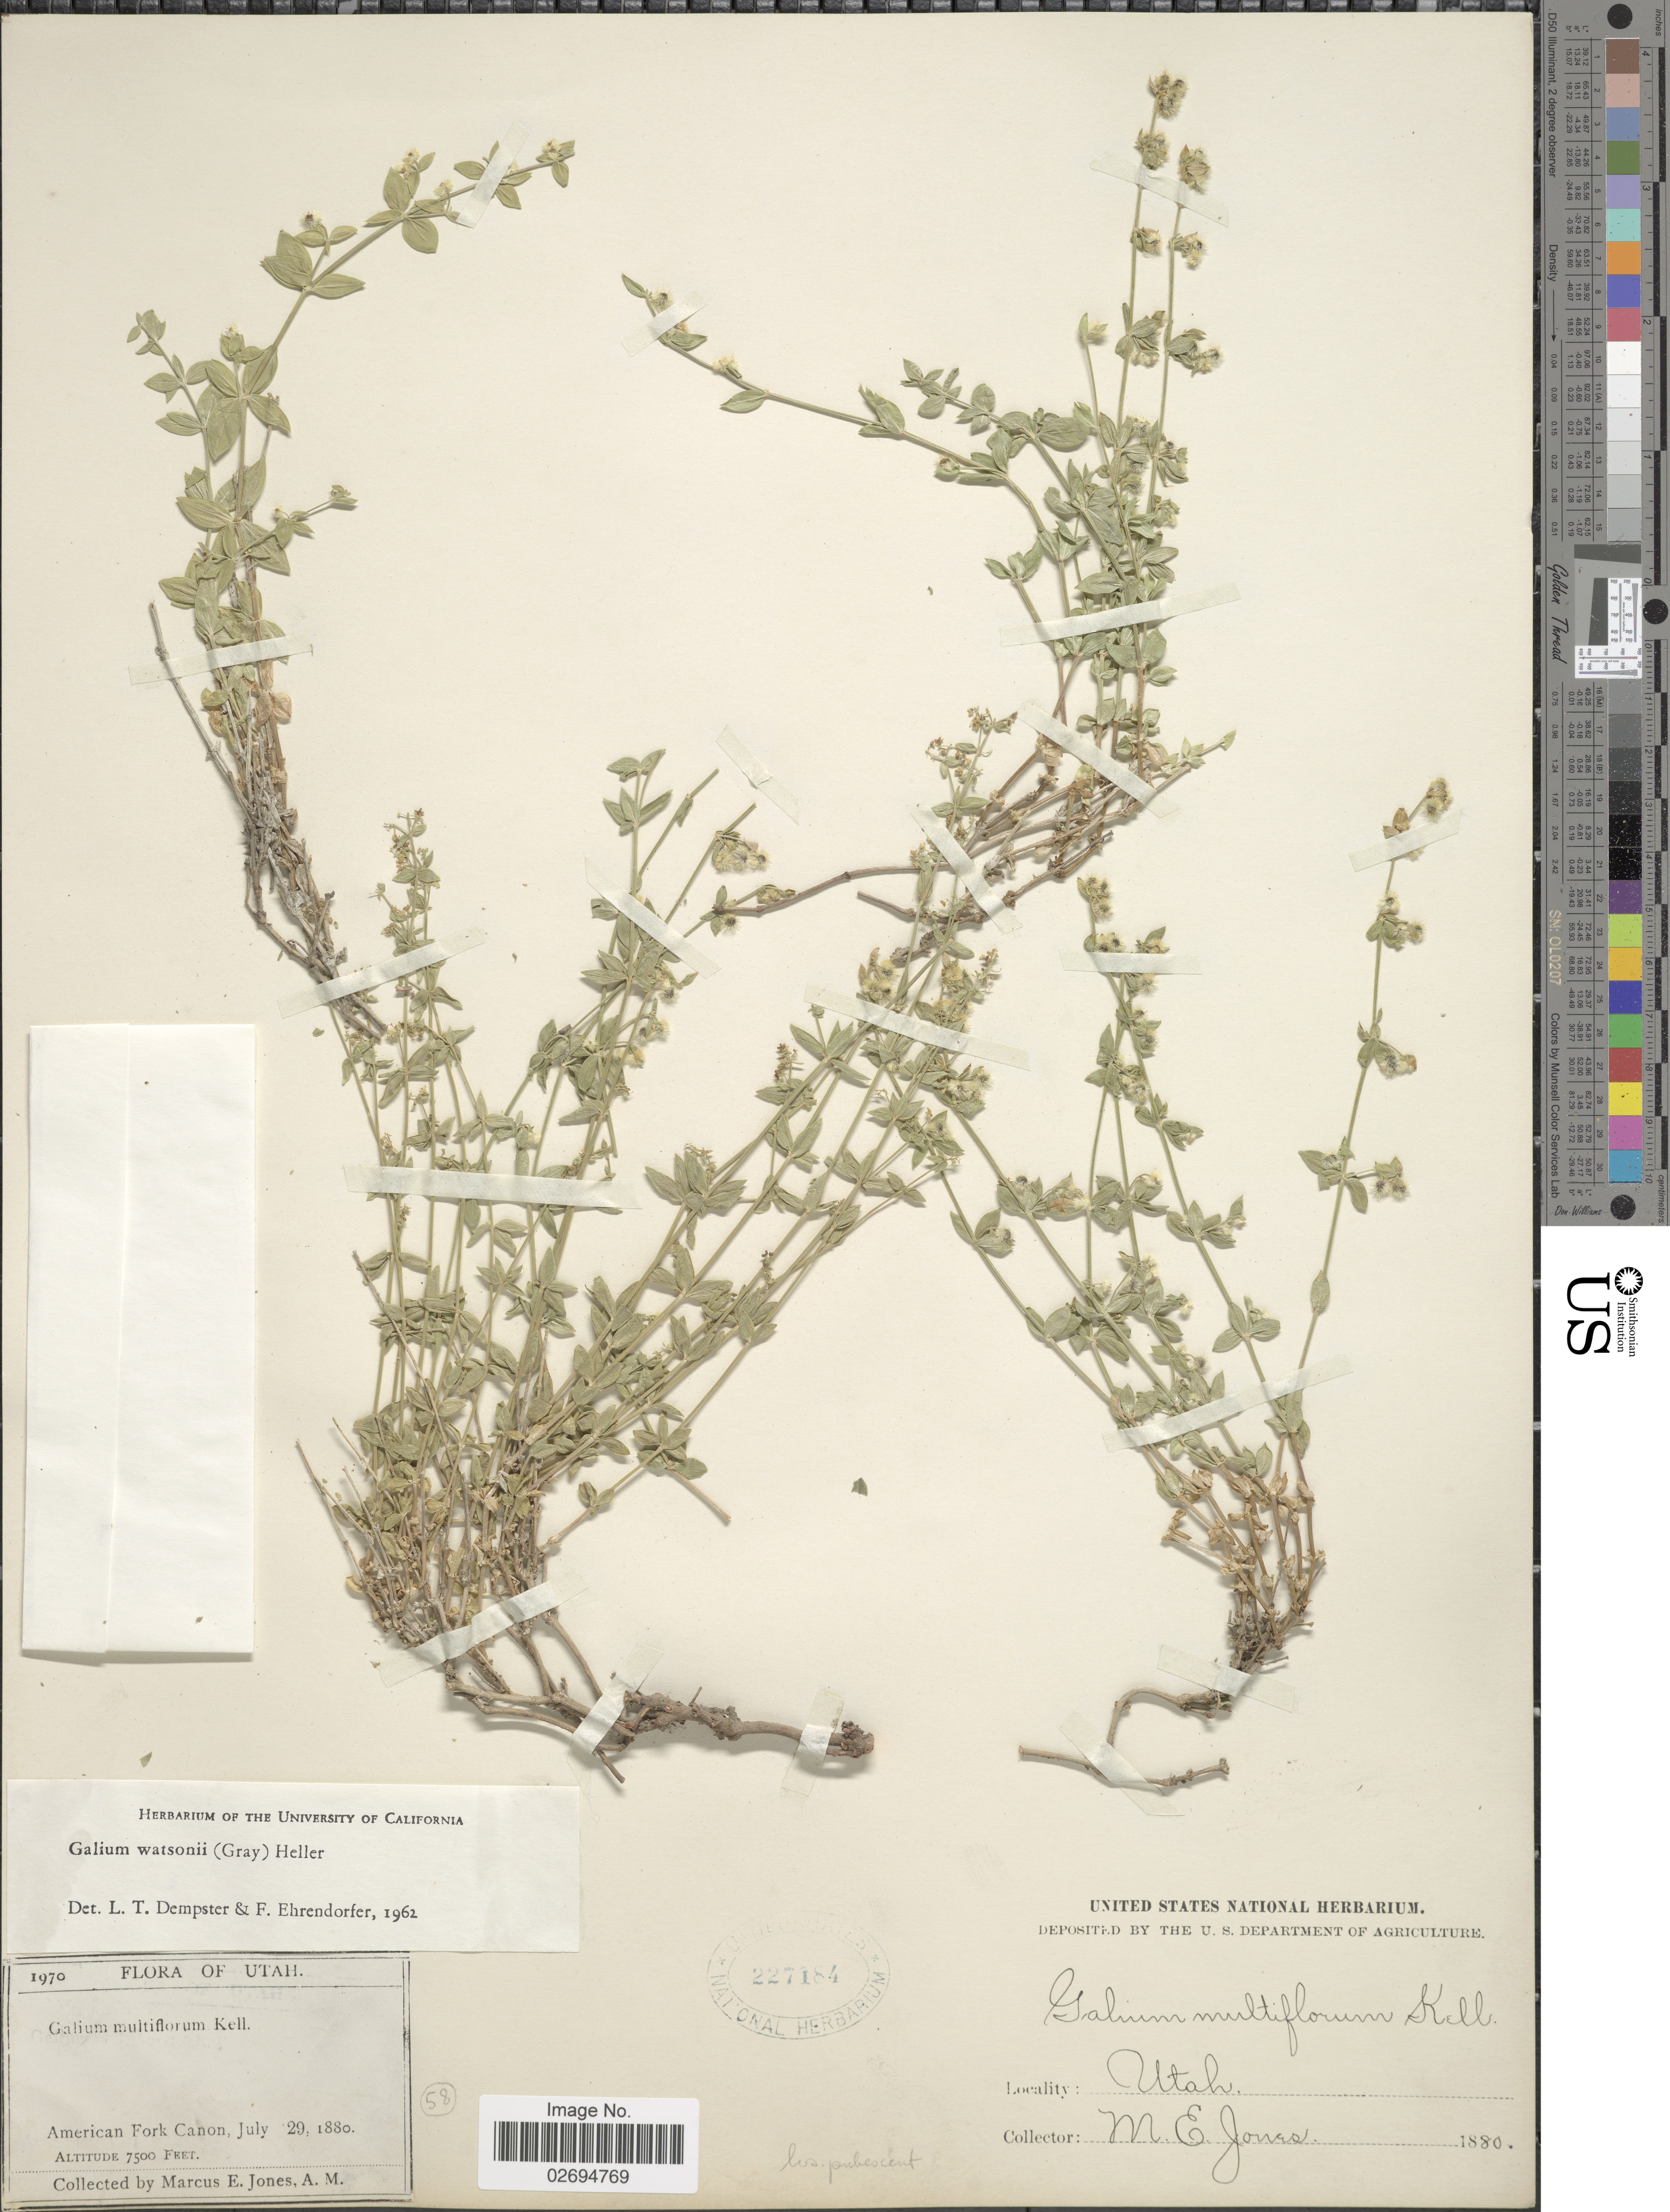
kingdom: Plantae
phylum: Tracheophyta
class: Magnoliopsida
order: Gentianales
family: Rubiaceae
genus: Galium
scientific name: Galium watsonii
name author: (A. Gray) A. Heller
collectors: M. E. Jones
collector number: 1970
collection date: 1880-07-29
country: United States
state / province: Utah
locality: American Fork Canon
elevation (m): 2286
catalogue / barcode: US 227184